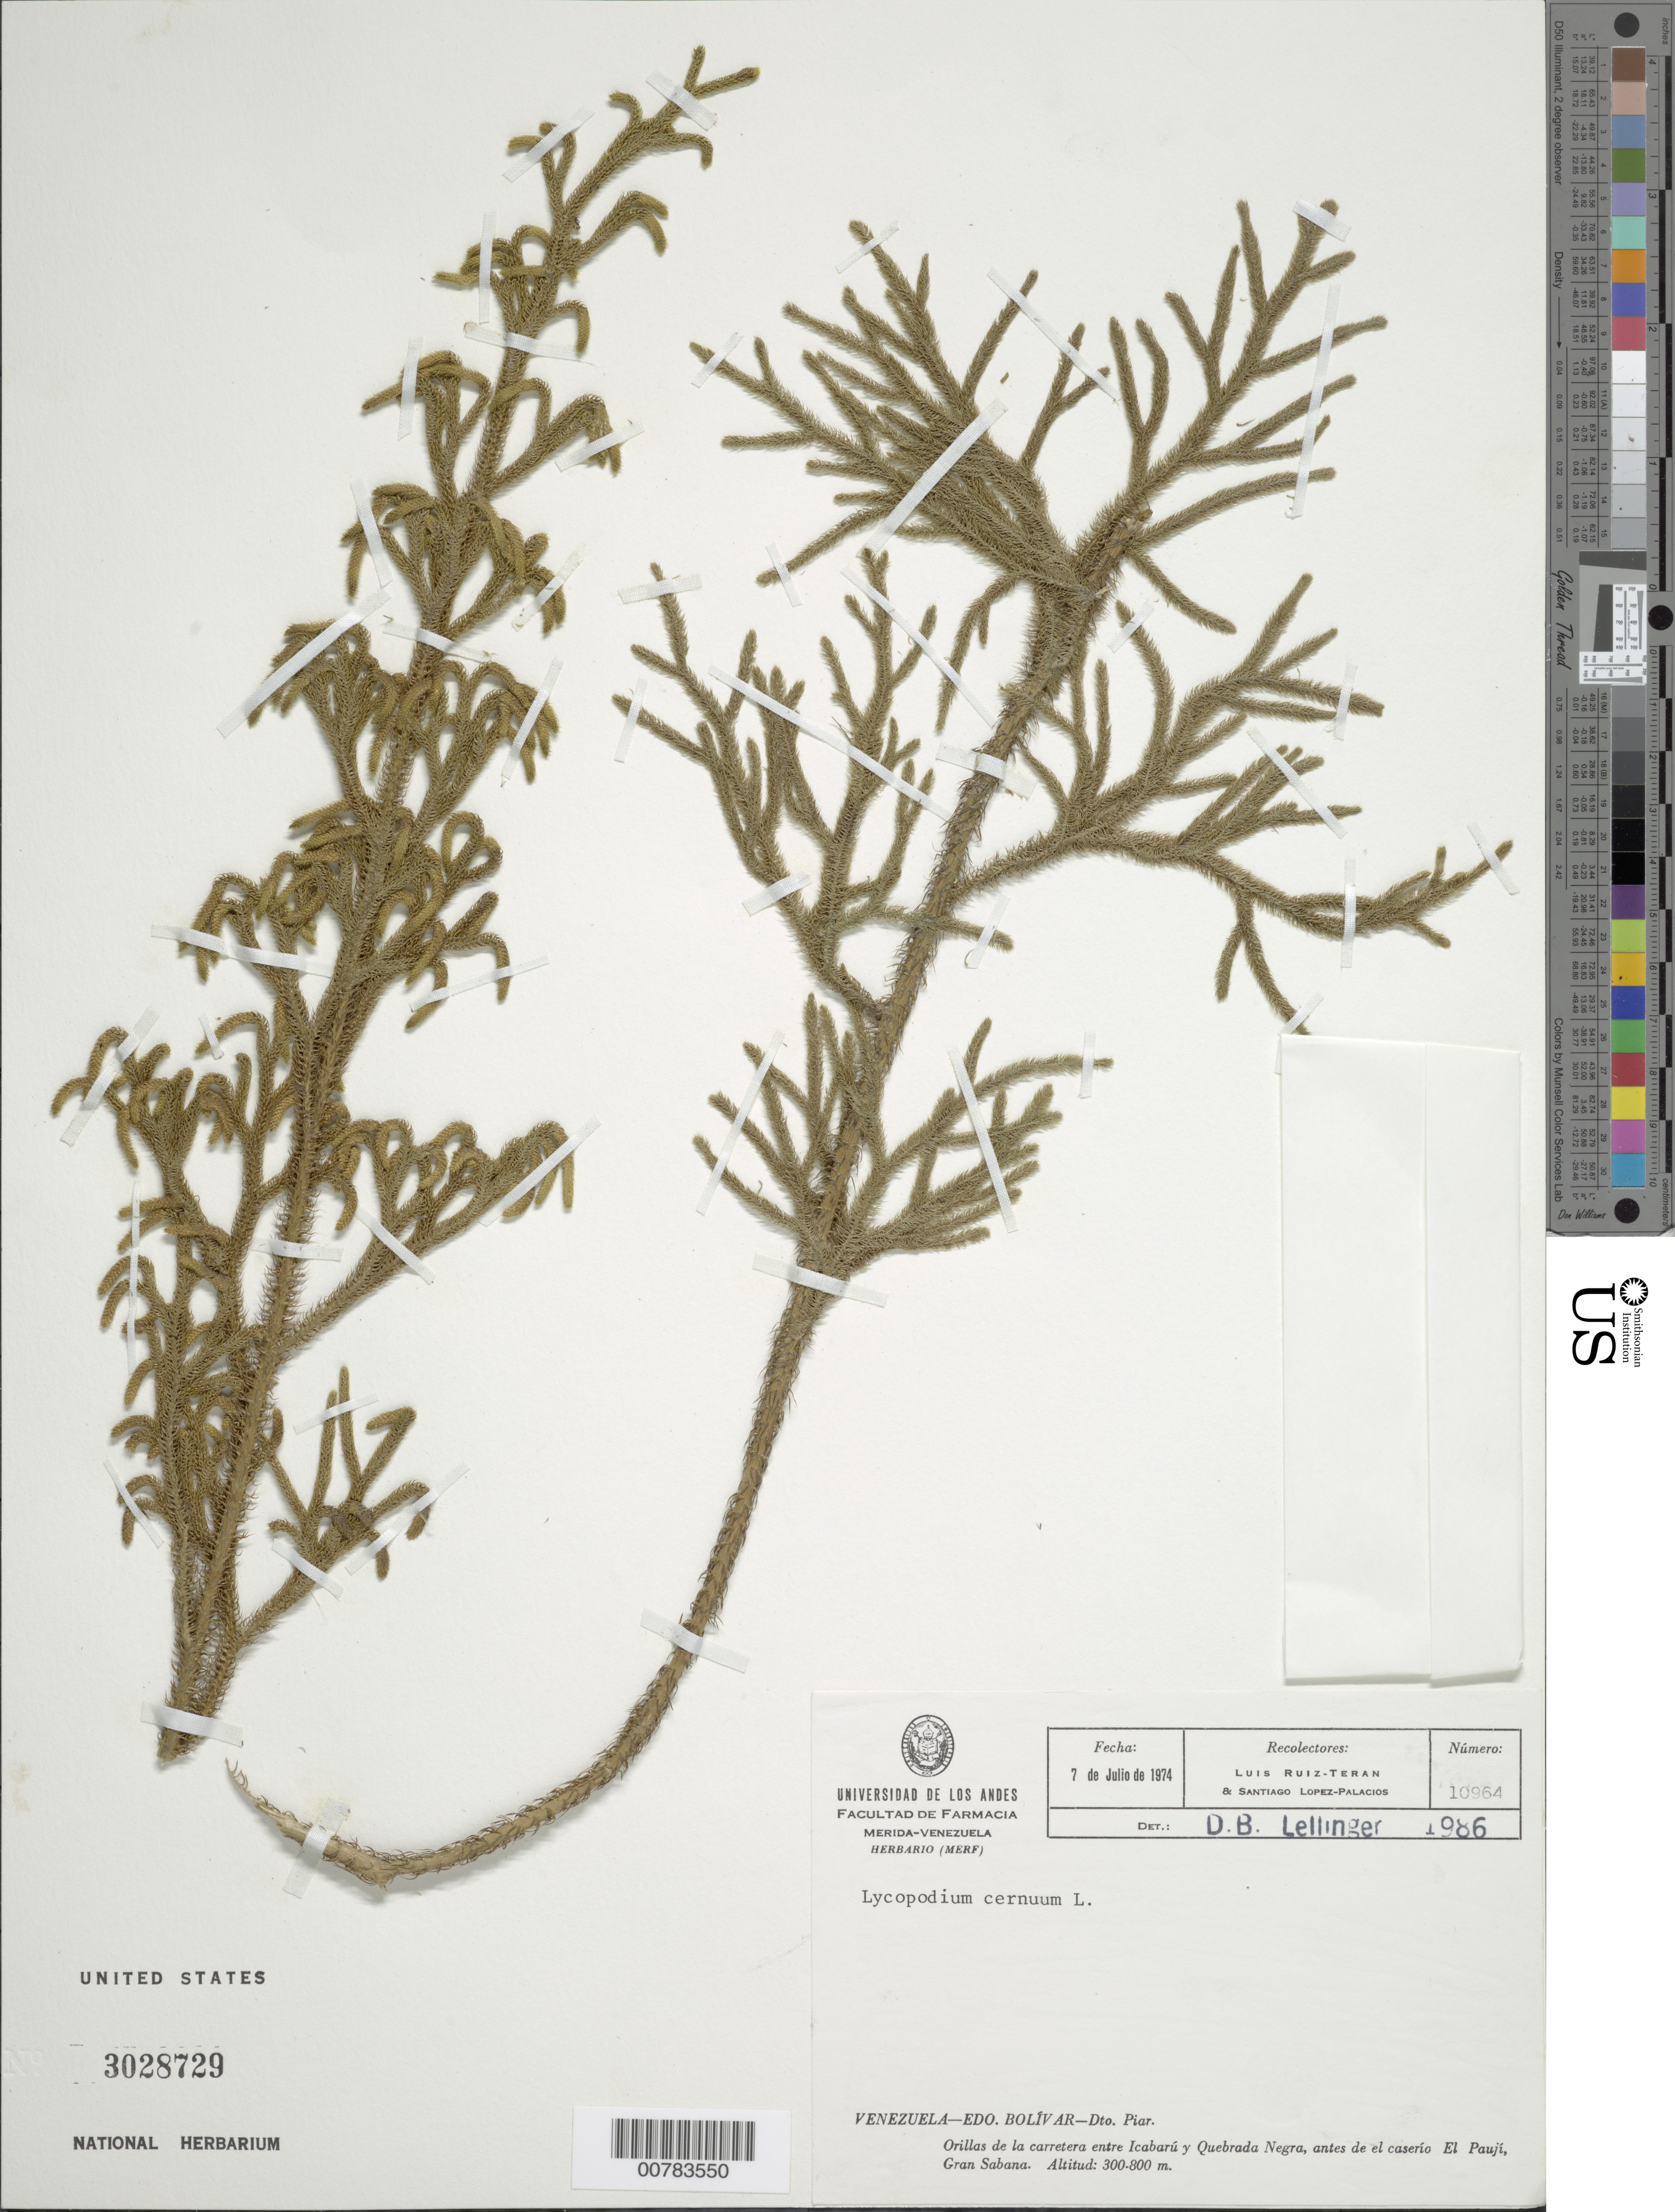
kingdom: Plantae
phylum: Tracheophyta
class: Lycopodiopsida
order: Lycopodiales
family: Lycopodiaceae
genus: Palhinhaea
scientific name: Palhinhaea camporum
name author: (B. Øllg. & P.G. Windisch) Holub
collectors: L. E. Ruíz-Terán & S. López-Palacios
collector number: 10964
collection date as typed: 7-Jul-74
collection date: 1974-07-07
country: Venezuela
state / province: Bolívar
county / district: Piar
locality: Icabarú-Quebrada Negra, antes de el caserío El Paují, Gran Sabana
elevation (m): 300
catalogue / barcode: US 3028729